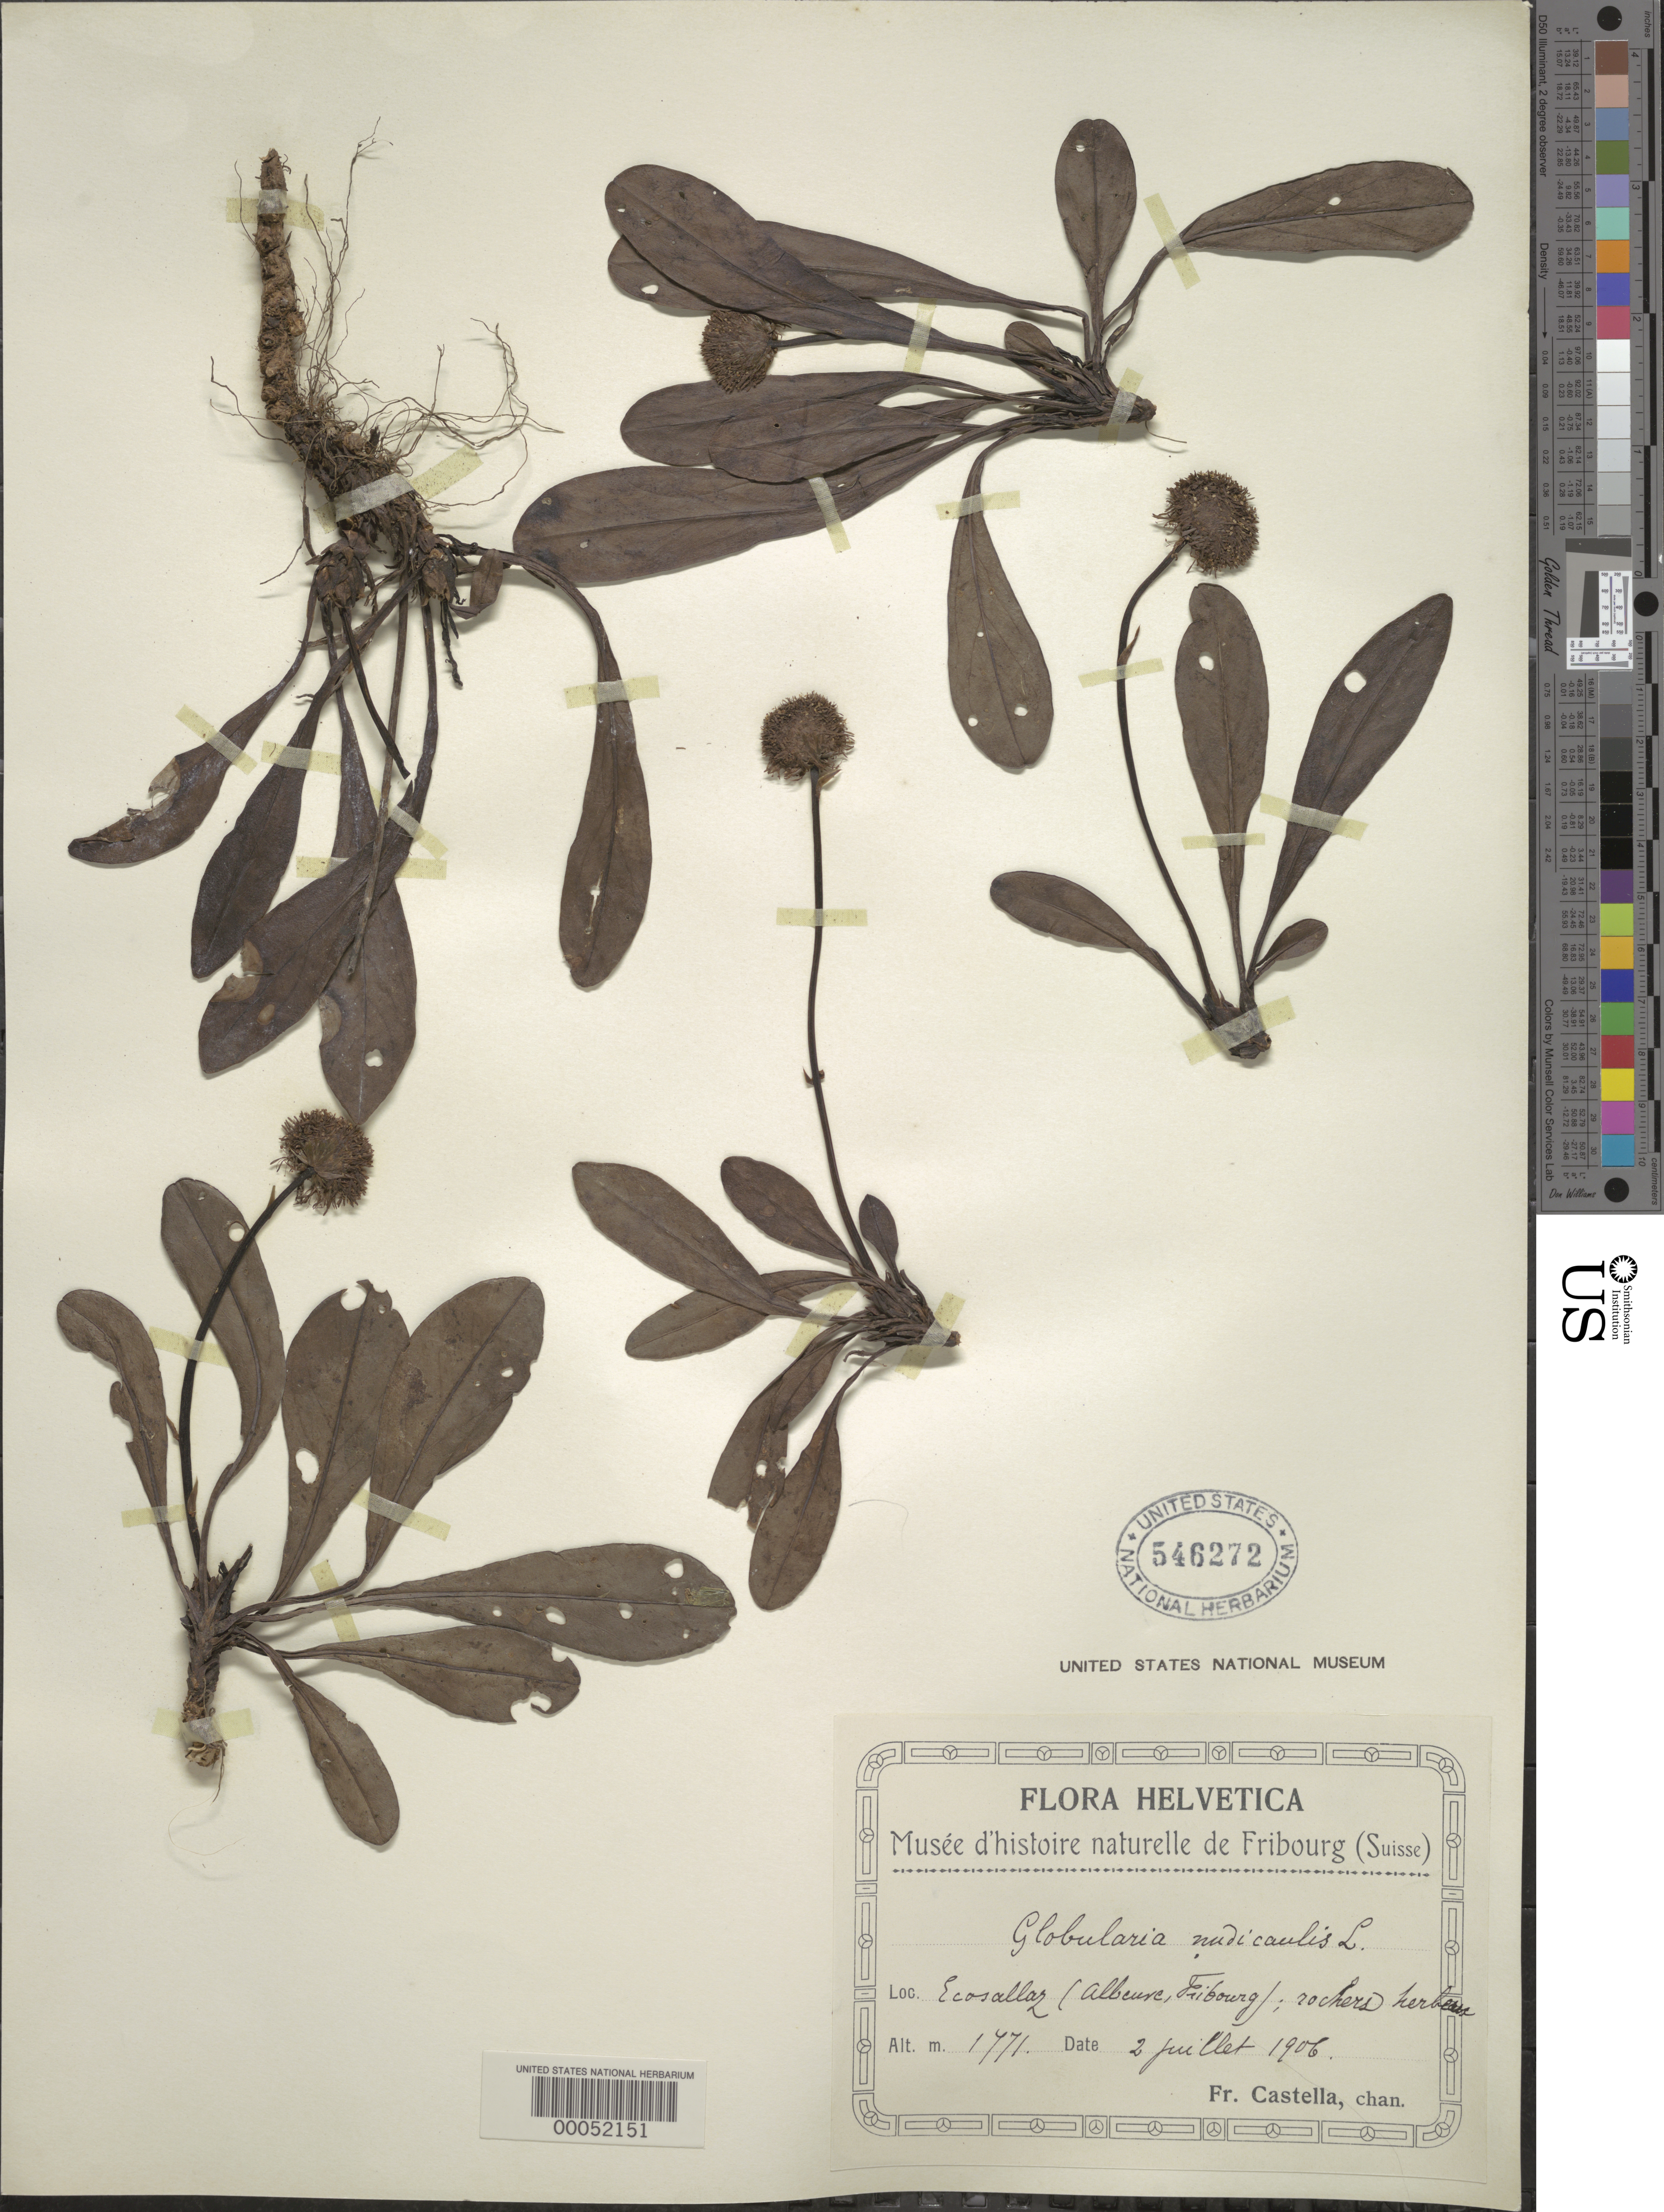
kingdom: Plantae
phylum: Tracheophyta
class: Magnoliopsida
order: Lamiales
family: Plantaginaceae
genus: Globularia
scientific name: Globularia nudicaulis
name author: L.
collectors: Fr. Castella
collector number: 3646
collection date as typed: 02 Jun 1906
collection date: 1906-06-02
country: Switzerland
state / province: Fribourg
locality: Fribourg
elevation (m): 1771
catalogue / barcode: US 546272